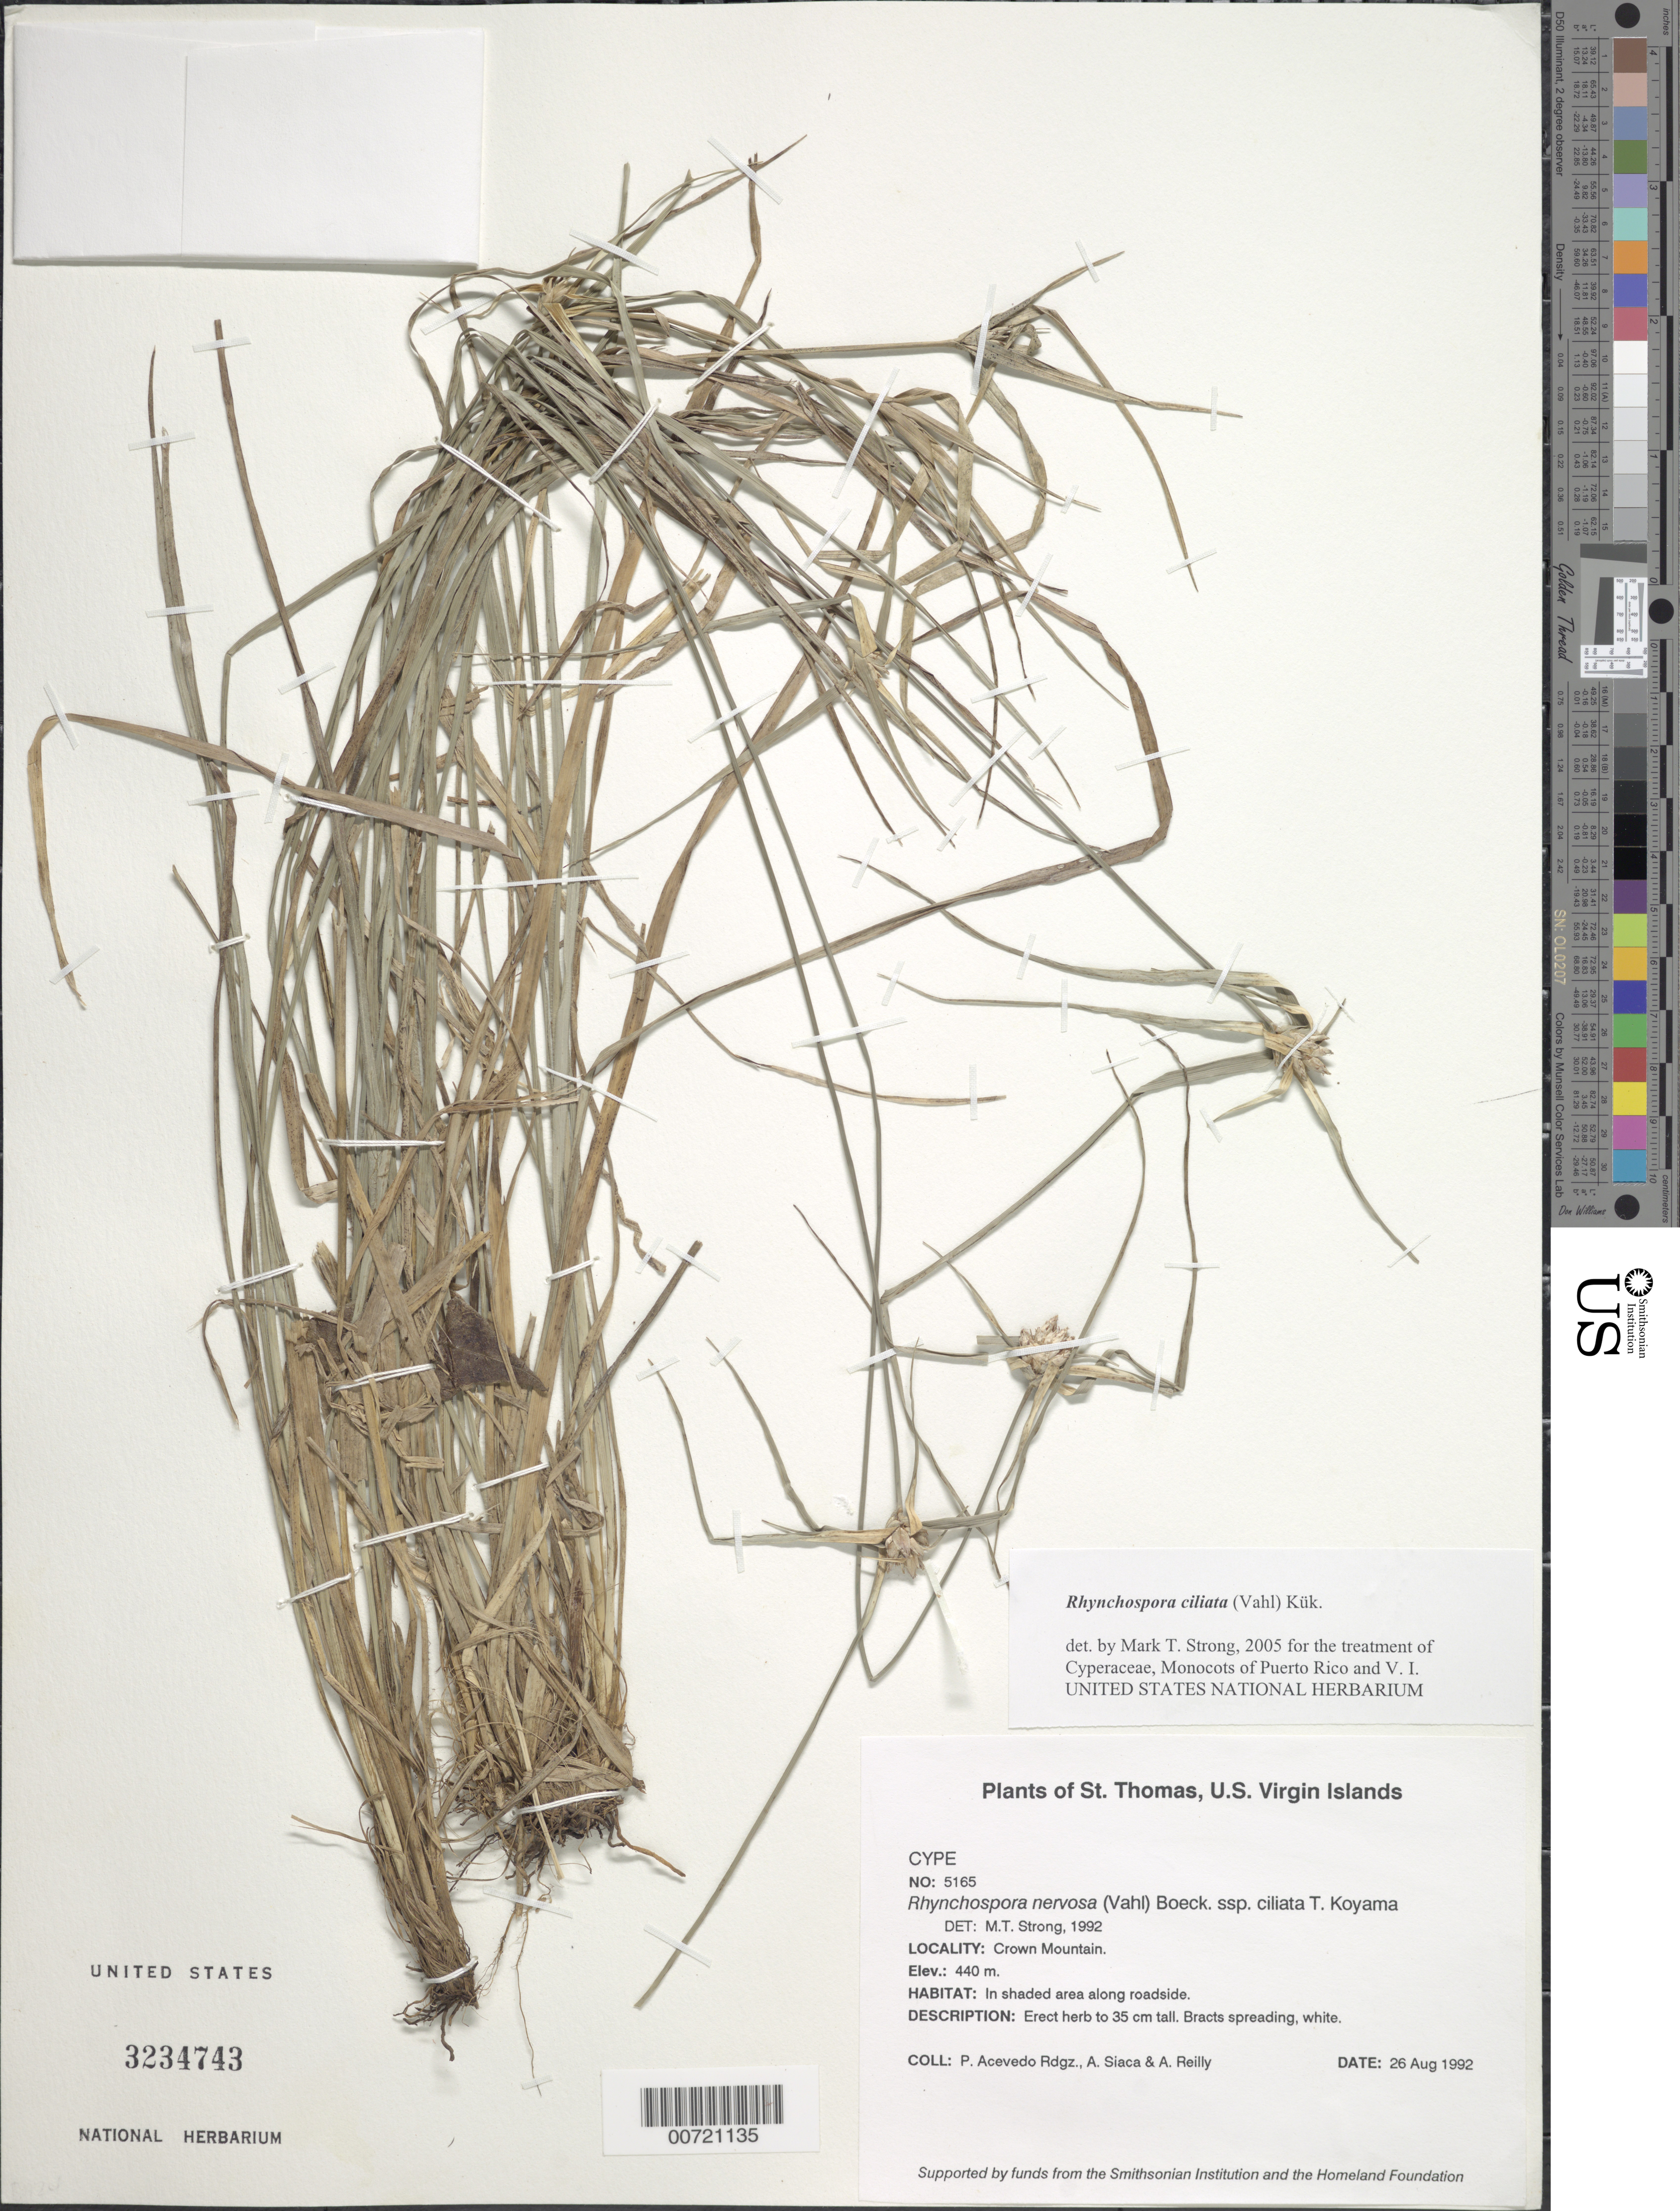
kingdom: Plantae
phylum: Tracheophyta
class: Liliopsida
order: Poales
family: Cyperaceae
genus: Rhynchospora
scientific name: Rhynchospora ciliata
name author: (G. Mey.) Kük.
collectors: P. Acevedo-Rodr., A. Siaca & A. Reilly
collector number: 5165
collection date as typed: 26 Aug 1992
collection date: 1992-08-26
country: U.S. Virgin Islands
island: St. Thomas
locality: Crown Mountain.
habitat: In shaded area along roadside.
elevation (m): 440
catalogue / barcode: US 3234743